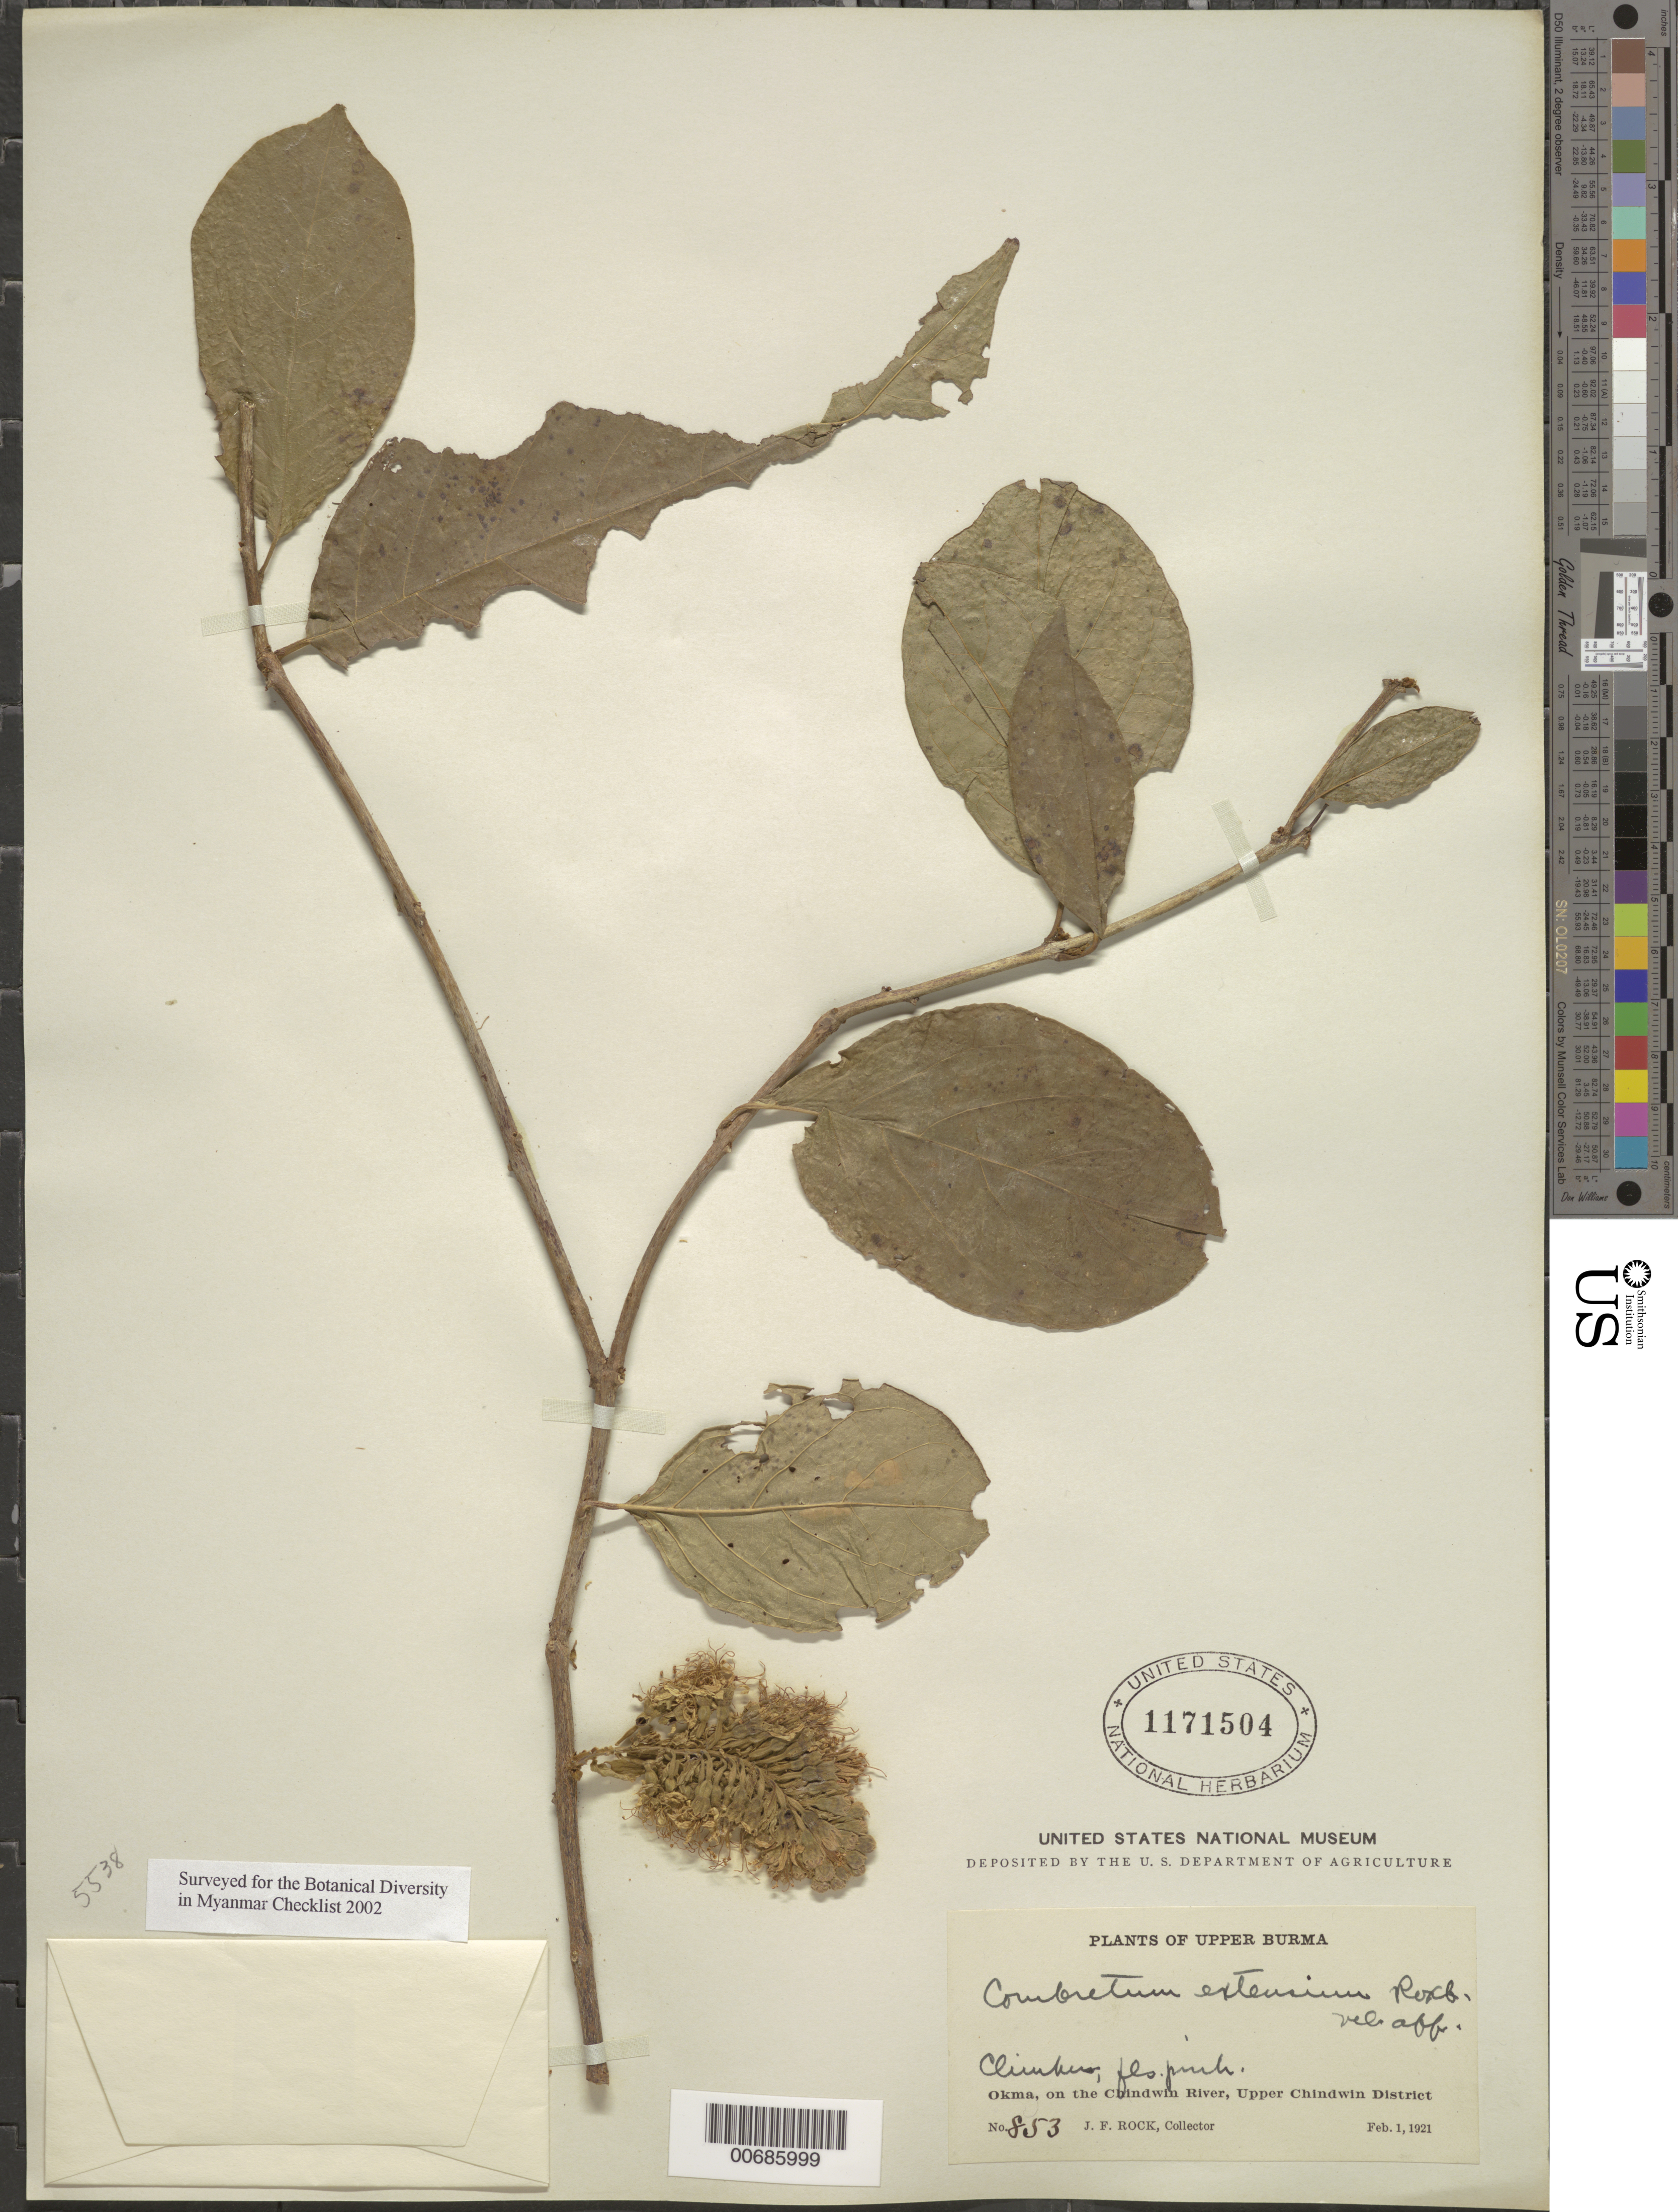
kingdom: Plantae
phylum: Tracheophyta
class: Magnoliopsida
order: Myrtales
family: Combretaceae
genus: Combretum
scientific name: Combretum extensum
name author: Roxb.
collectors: J. F. Rock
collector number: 853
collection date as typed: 01 Feb 1921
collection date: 1921-02-01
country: Myanmar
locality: Upper Chindwin Dist., Okma, Chindwin R.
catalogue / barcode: US 1171504